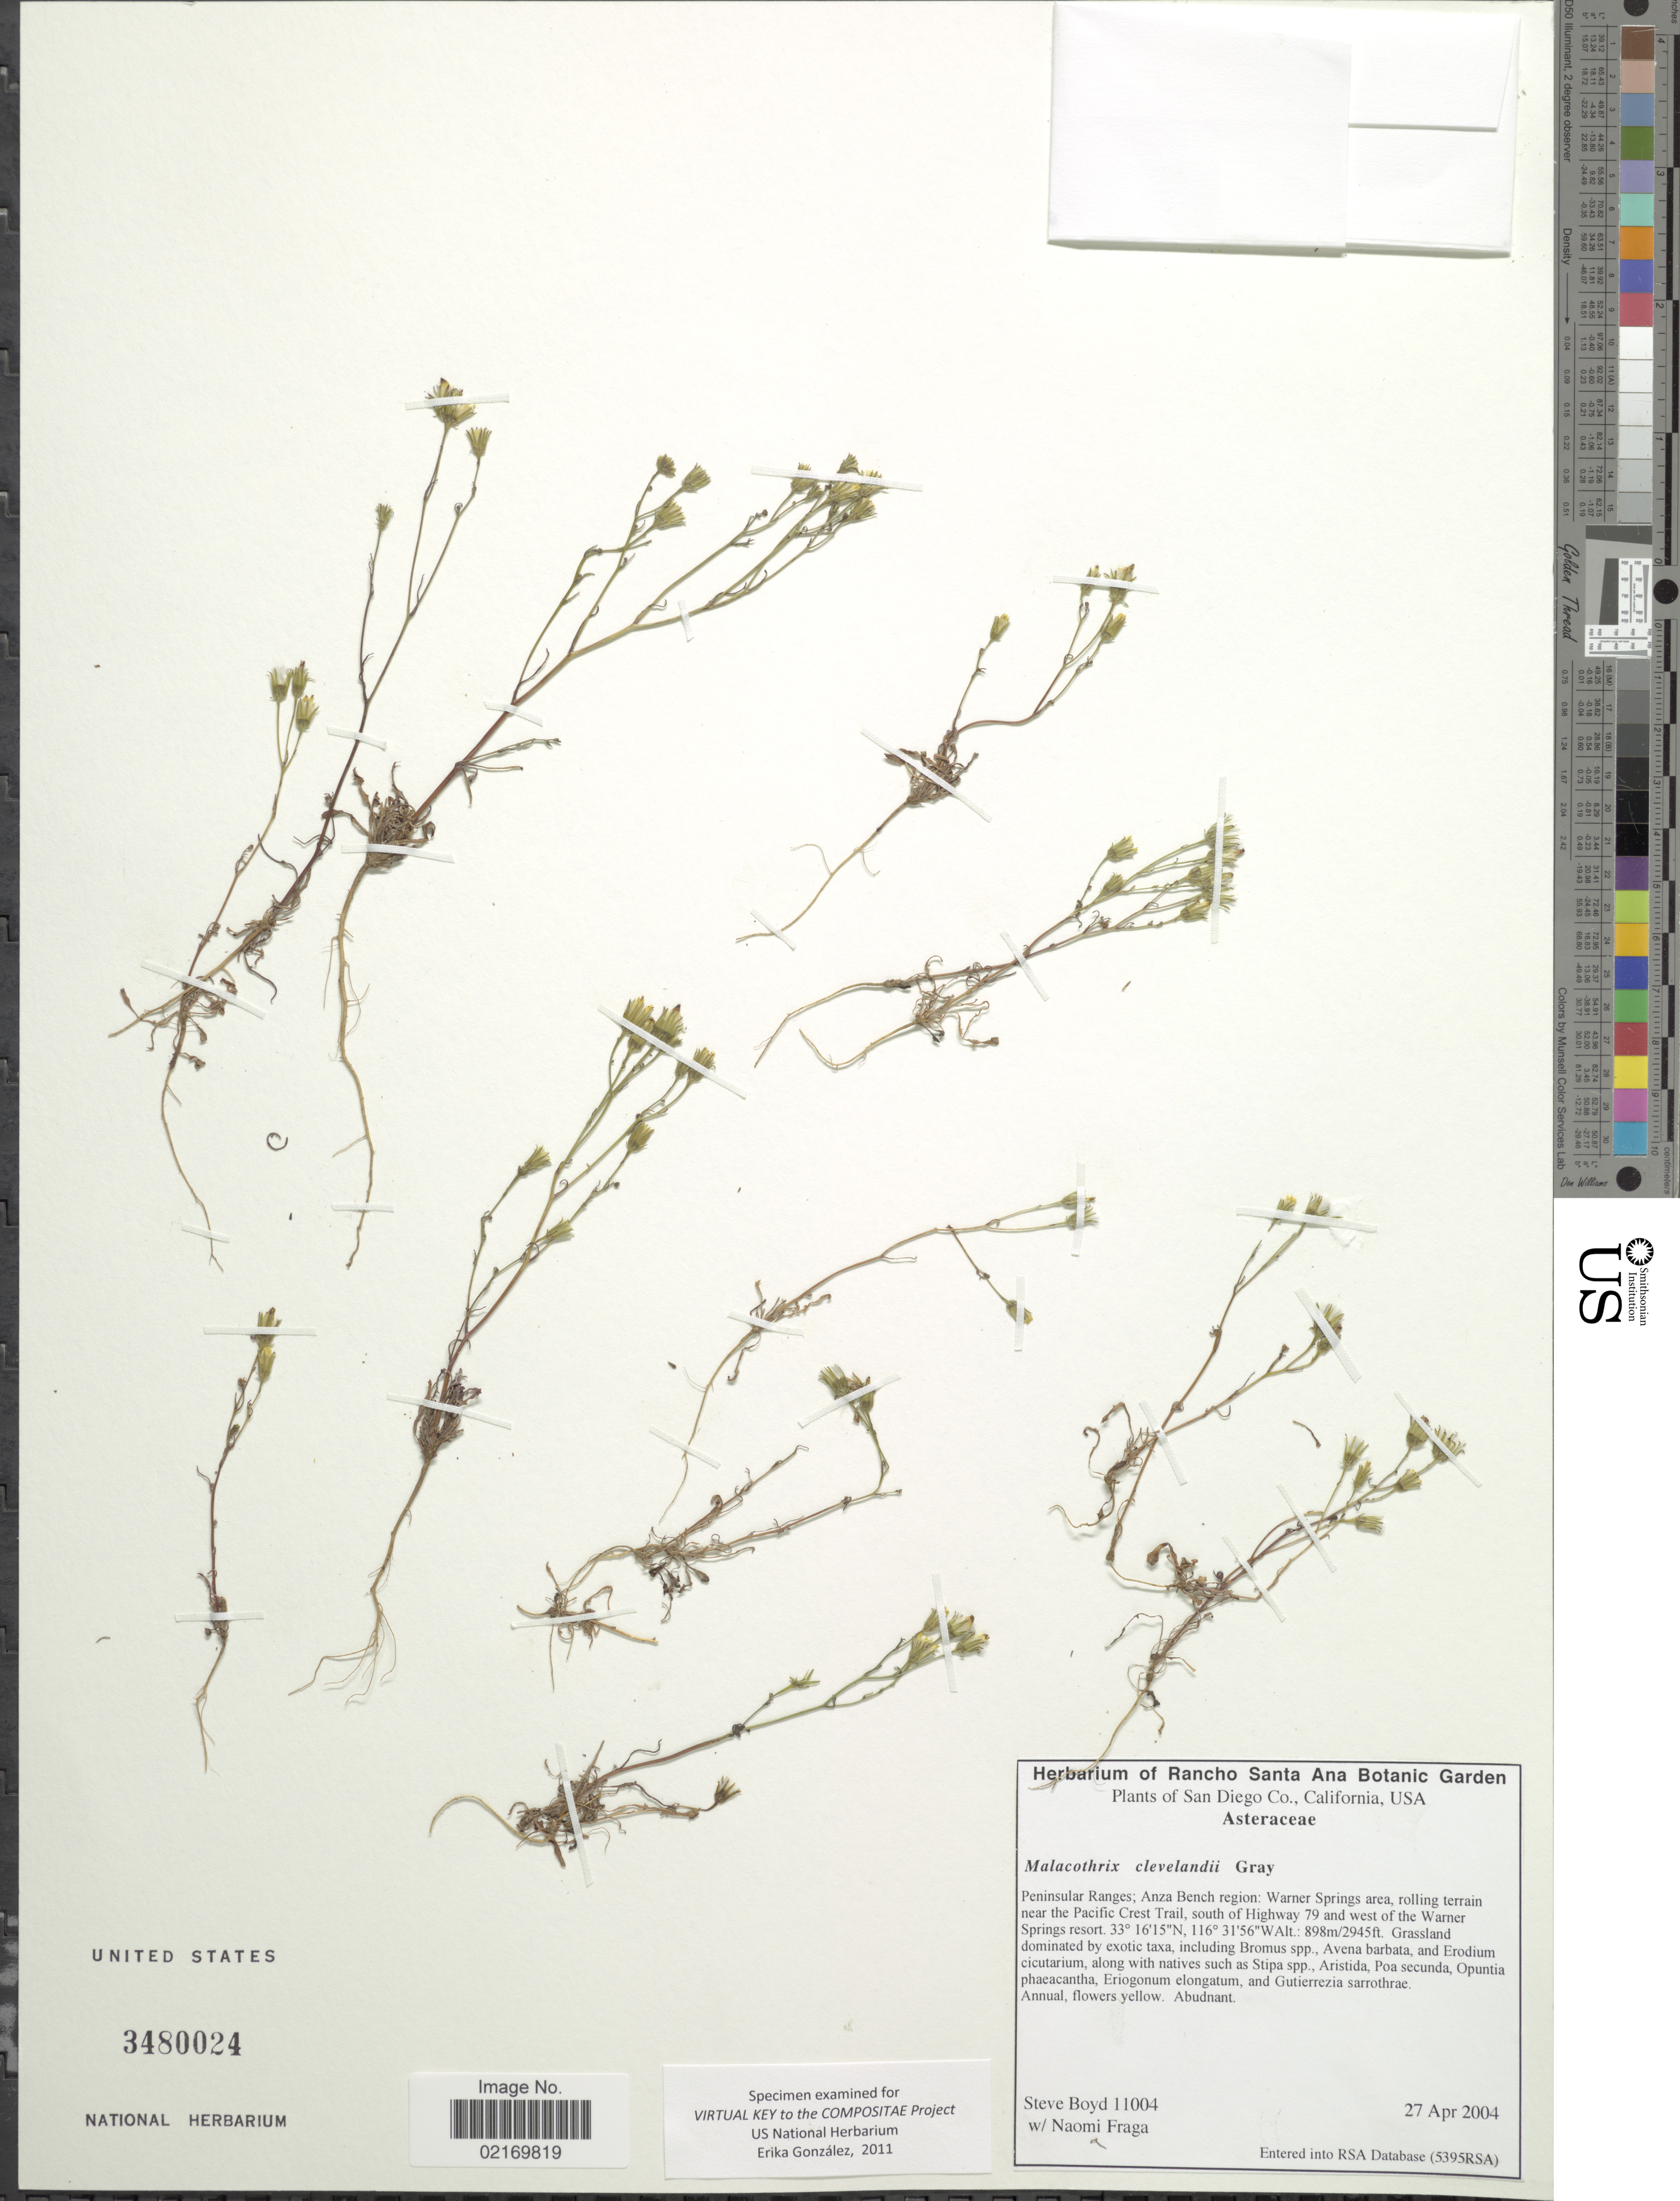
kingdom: Plantae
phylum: Tracheophyta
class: Magnoliopsida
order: Asterales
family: Asteraceae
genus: Malacothrix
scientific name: Malacothrix clevelandii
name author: A. Gray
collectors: S. Boyd & N. Fraga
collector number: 11004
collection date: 2004-04-27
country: United States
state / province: California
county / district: San Diego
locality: San Diego Co., USA, Peninsular Ranges, Anza Bench region, Warner Springs area, rolling terrain near the Pacific Crest Trail, south of Highway 79 and west of the Warner Springs resort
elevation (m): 274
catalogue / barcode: US 3480024